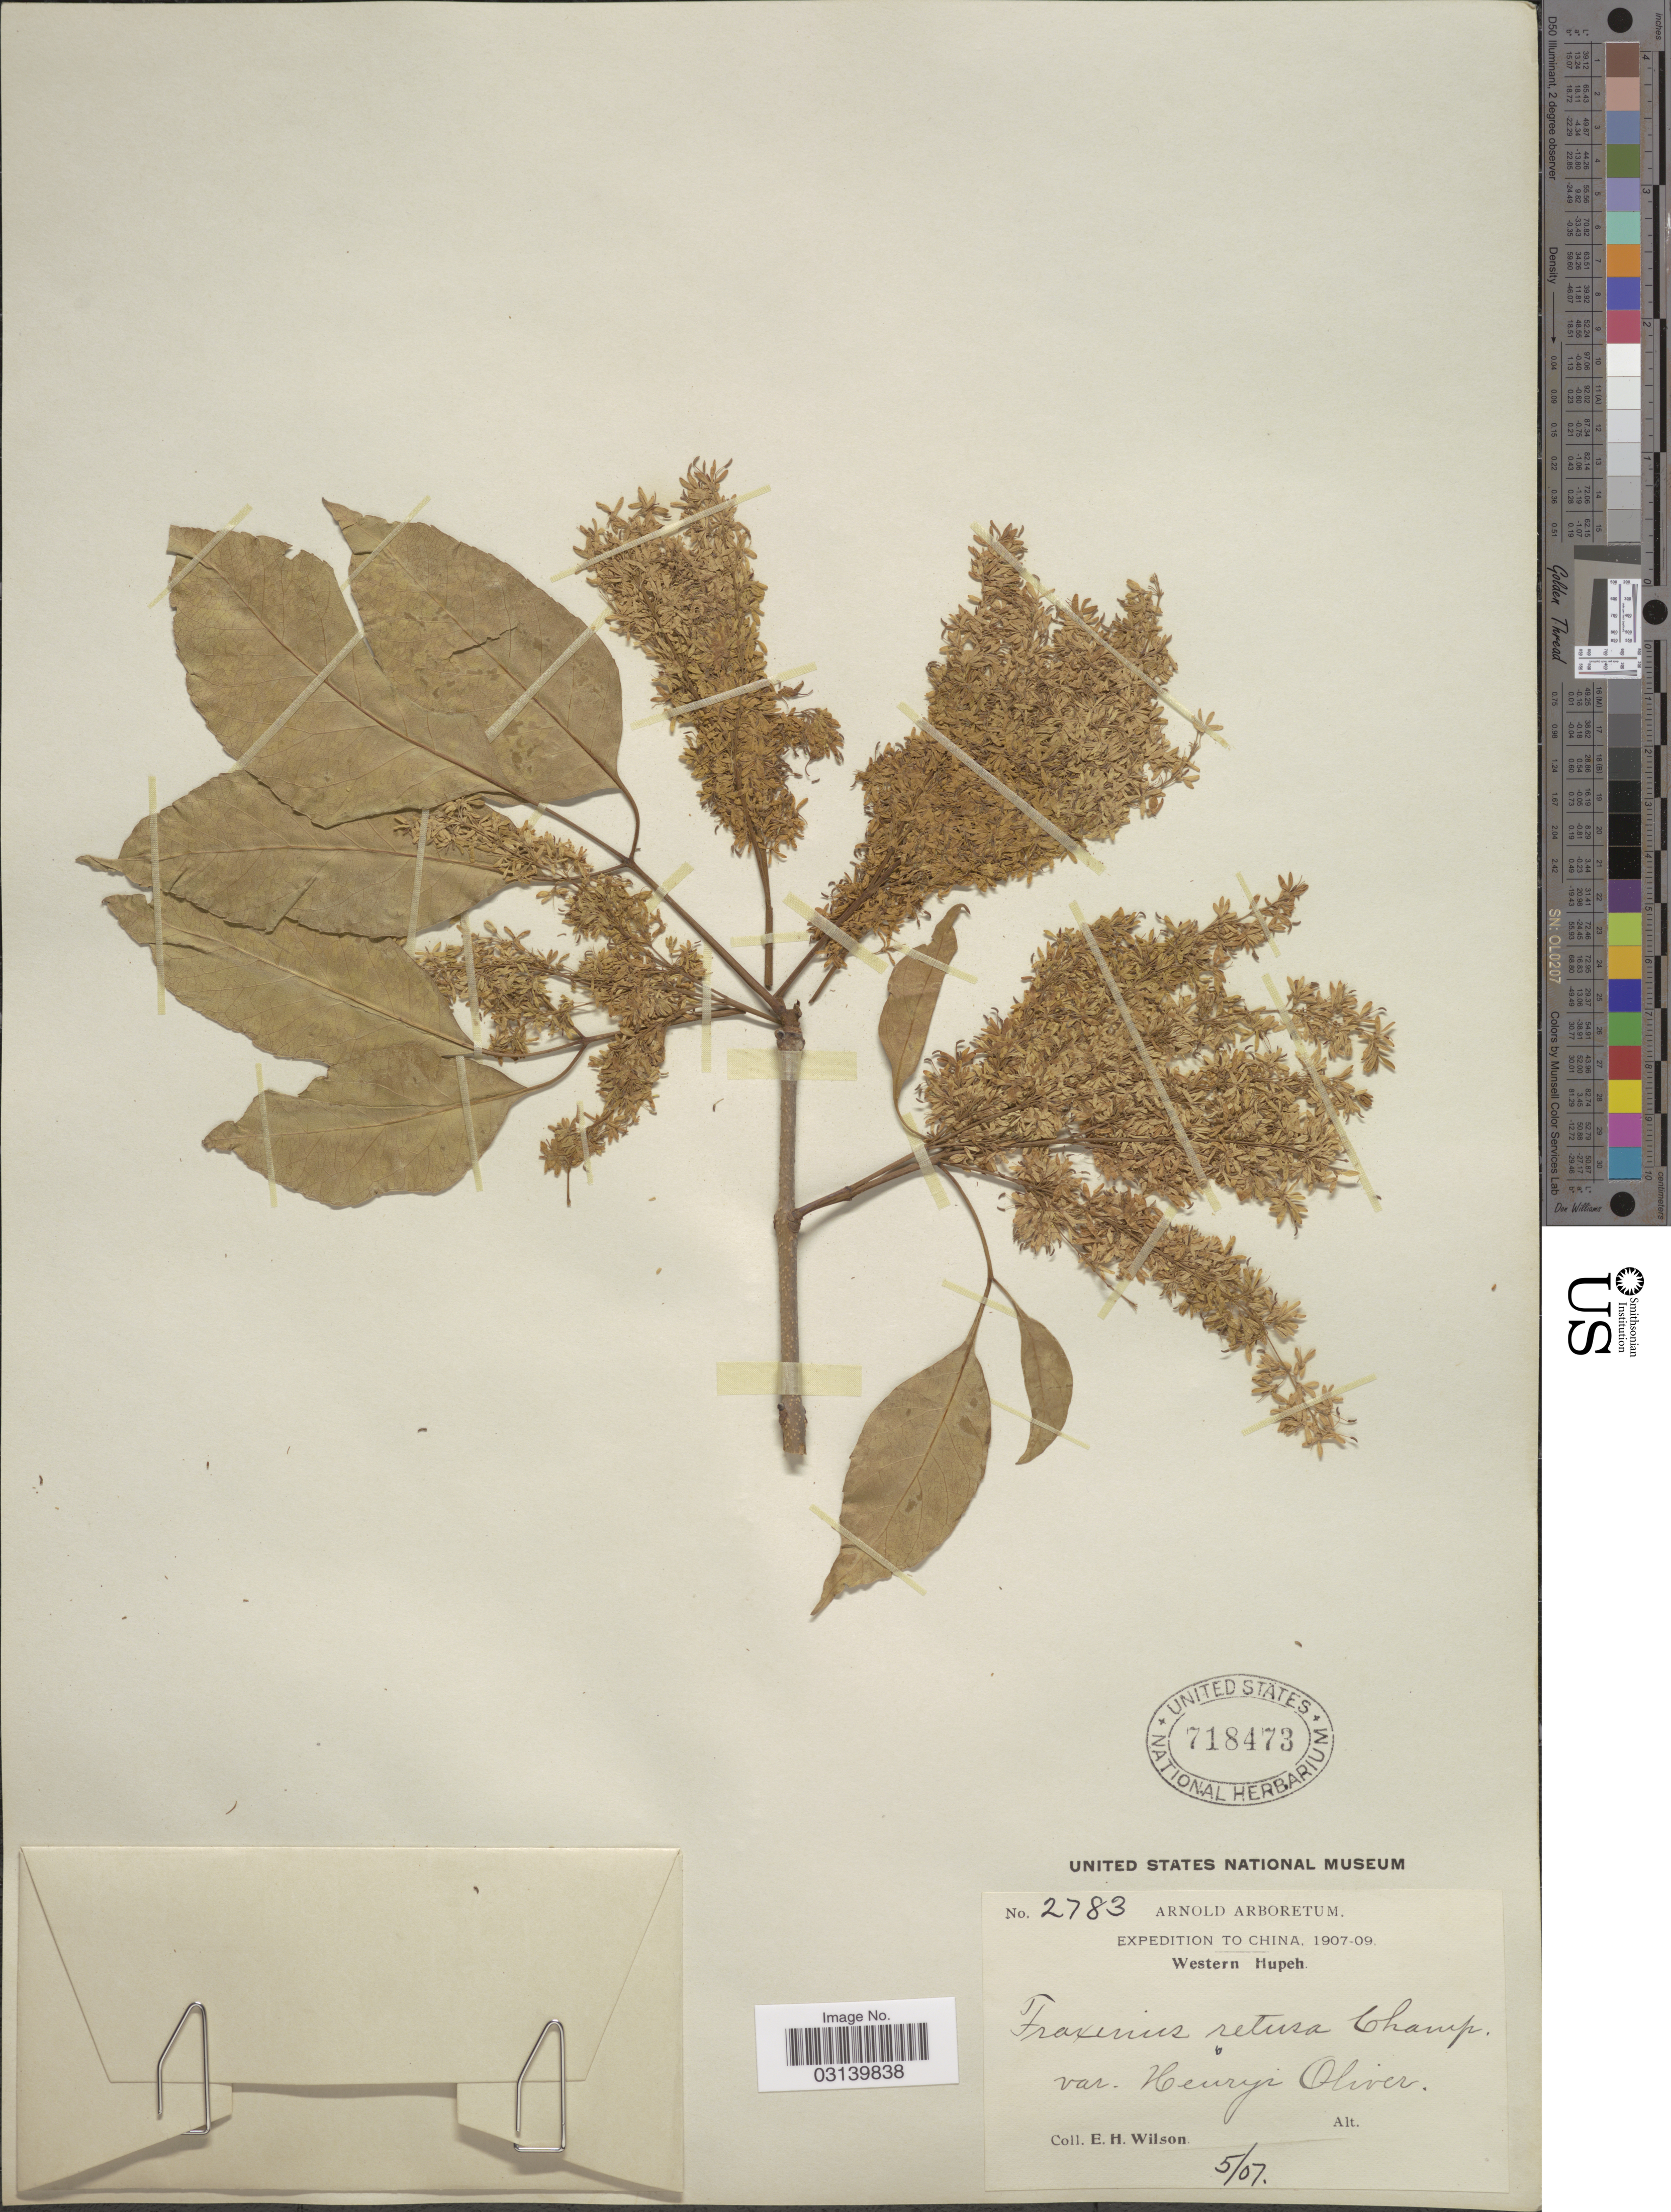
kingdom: Plantae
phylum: Tracheophyta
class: Magnoliopsida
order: Lamiales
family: Oleaceae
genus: Fraxinus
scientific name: Fraxinus championii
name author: Little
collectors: E. Wilson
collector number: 2783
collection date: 1907-05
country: China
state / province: Hubei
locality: Western Hupeh.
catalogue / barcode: US 718473